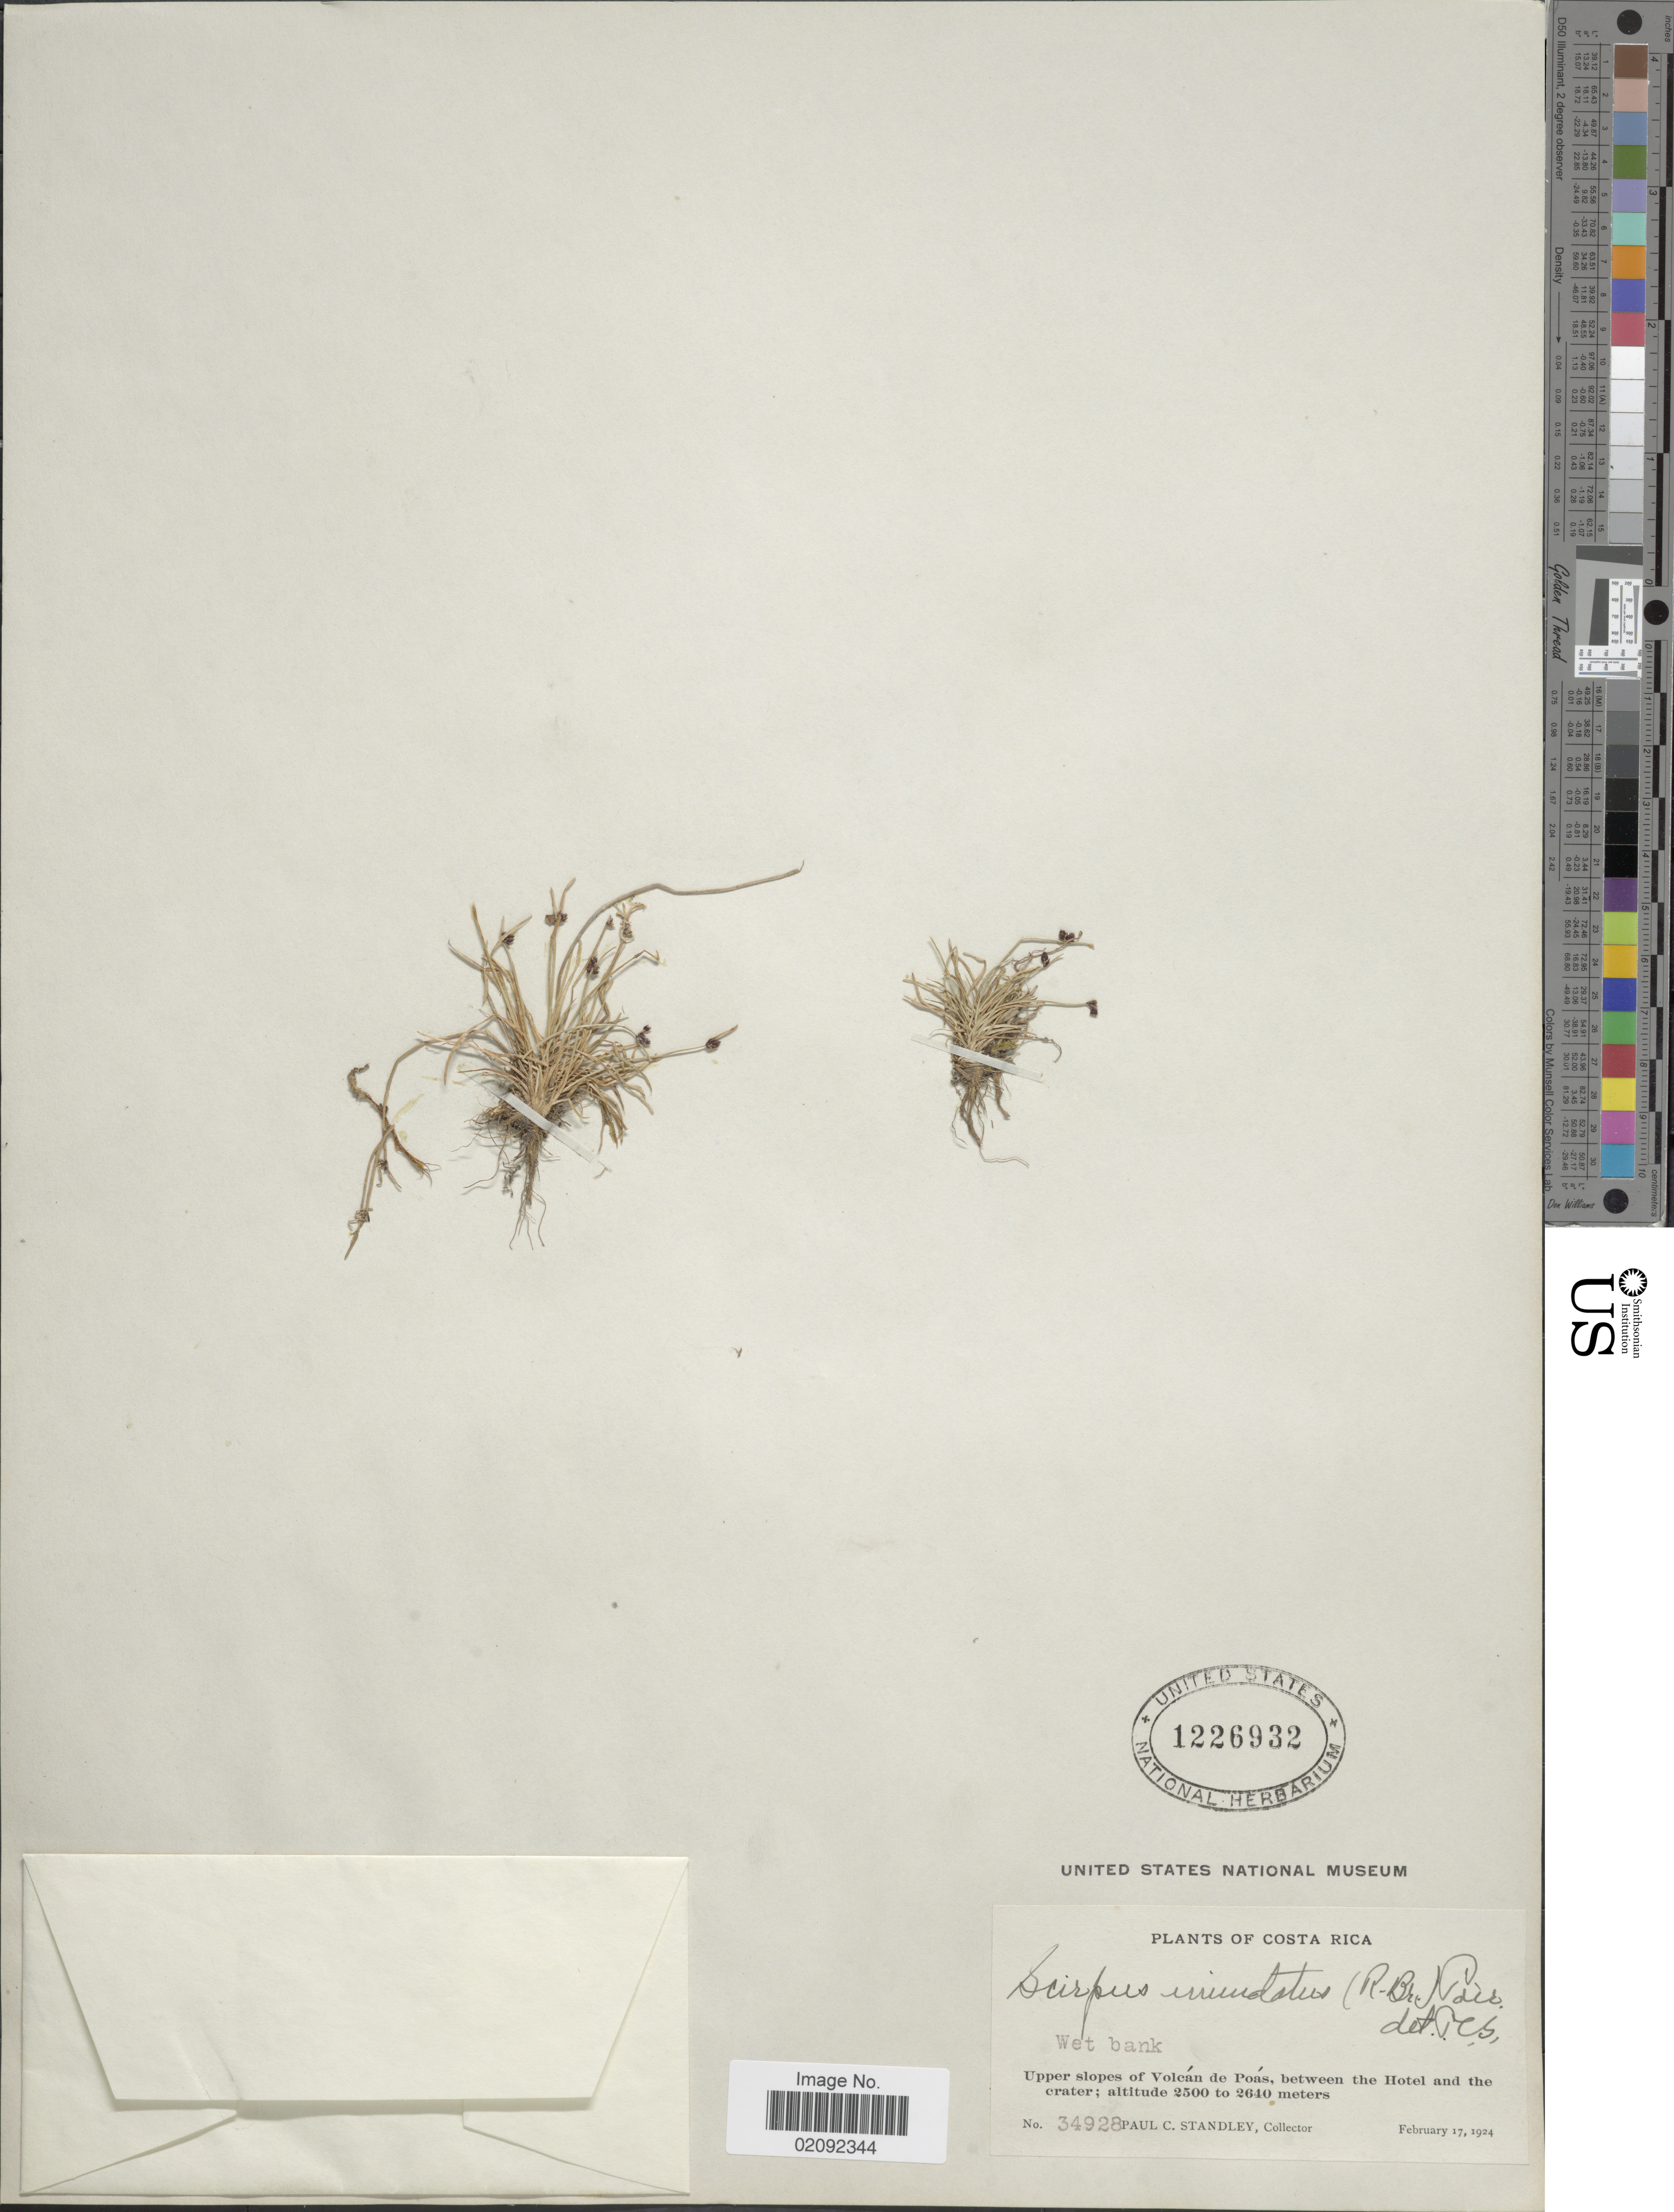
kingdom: Plantae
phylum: Tracheophyta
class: Liliopsida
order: Poales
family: Cyperaceae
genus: Isolepis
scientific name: Isolepis nigricans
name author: Kunth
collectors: P. C. Standley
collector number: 34928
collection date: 1924-02-17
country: Costa Rica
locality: Wet bank, Upper slopes of Volcán d Poás, between the Hotel and the crater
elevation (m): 2500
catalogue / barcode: US 1226932